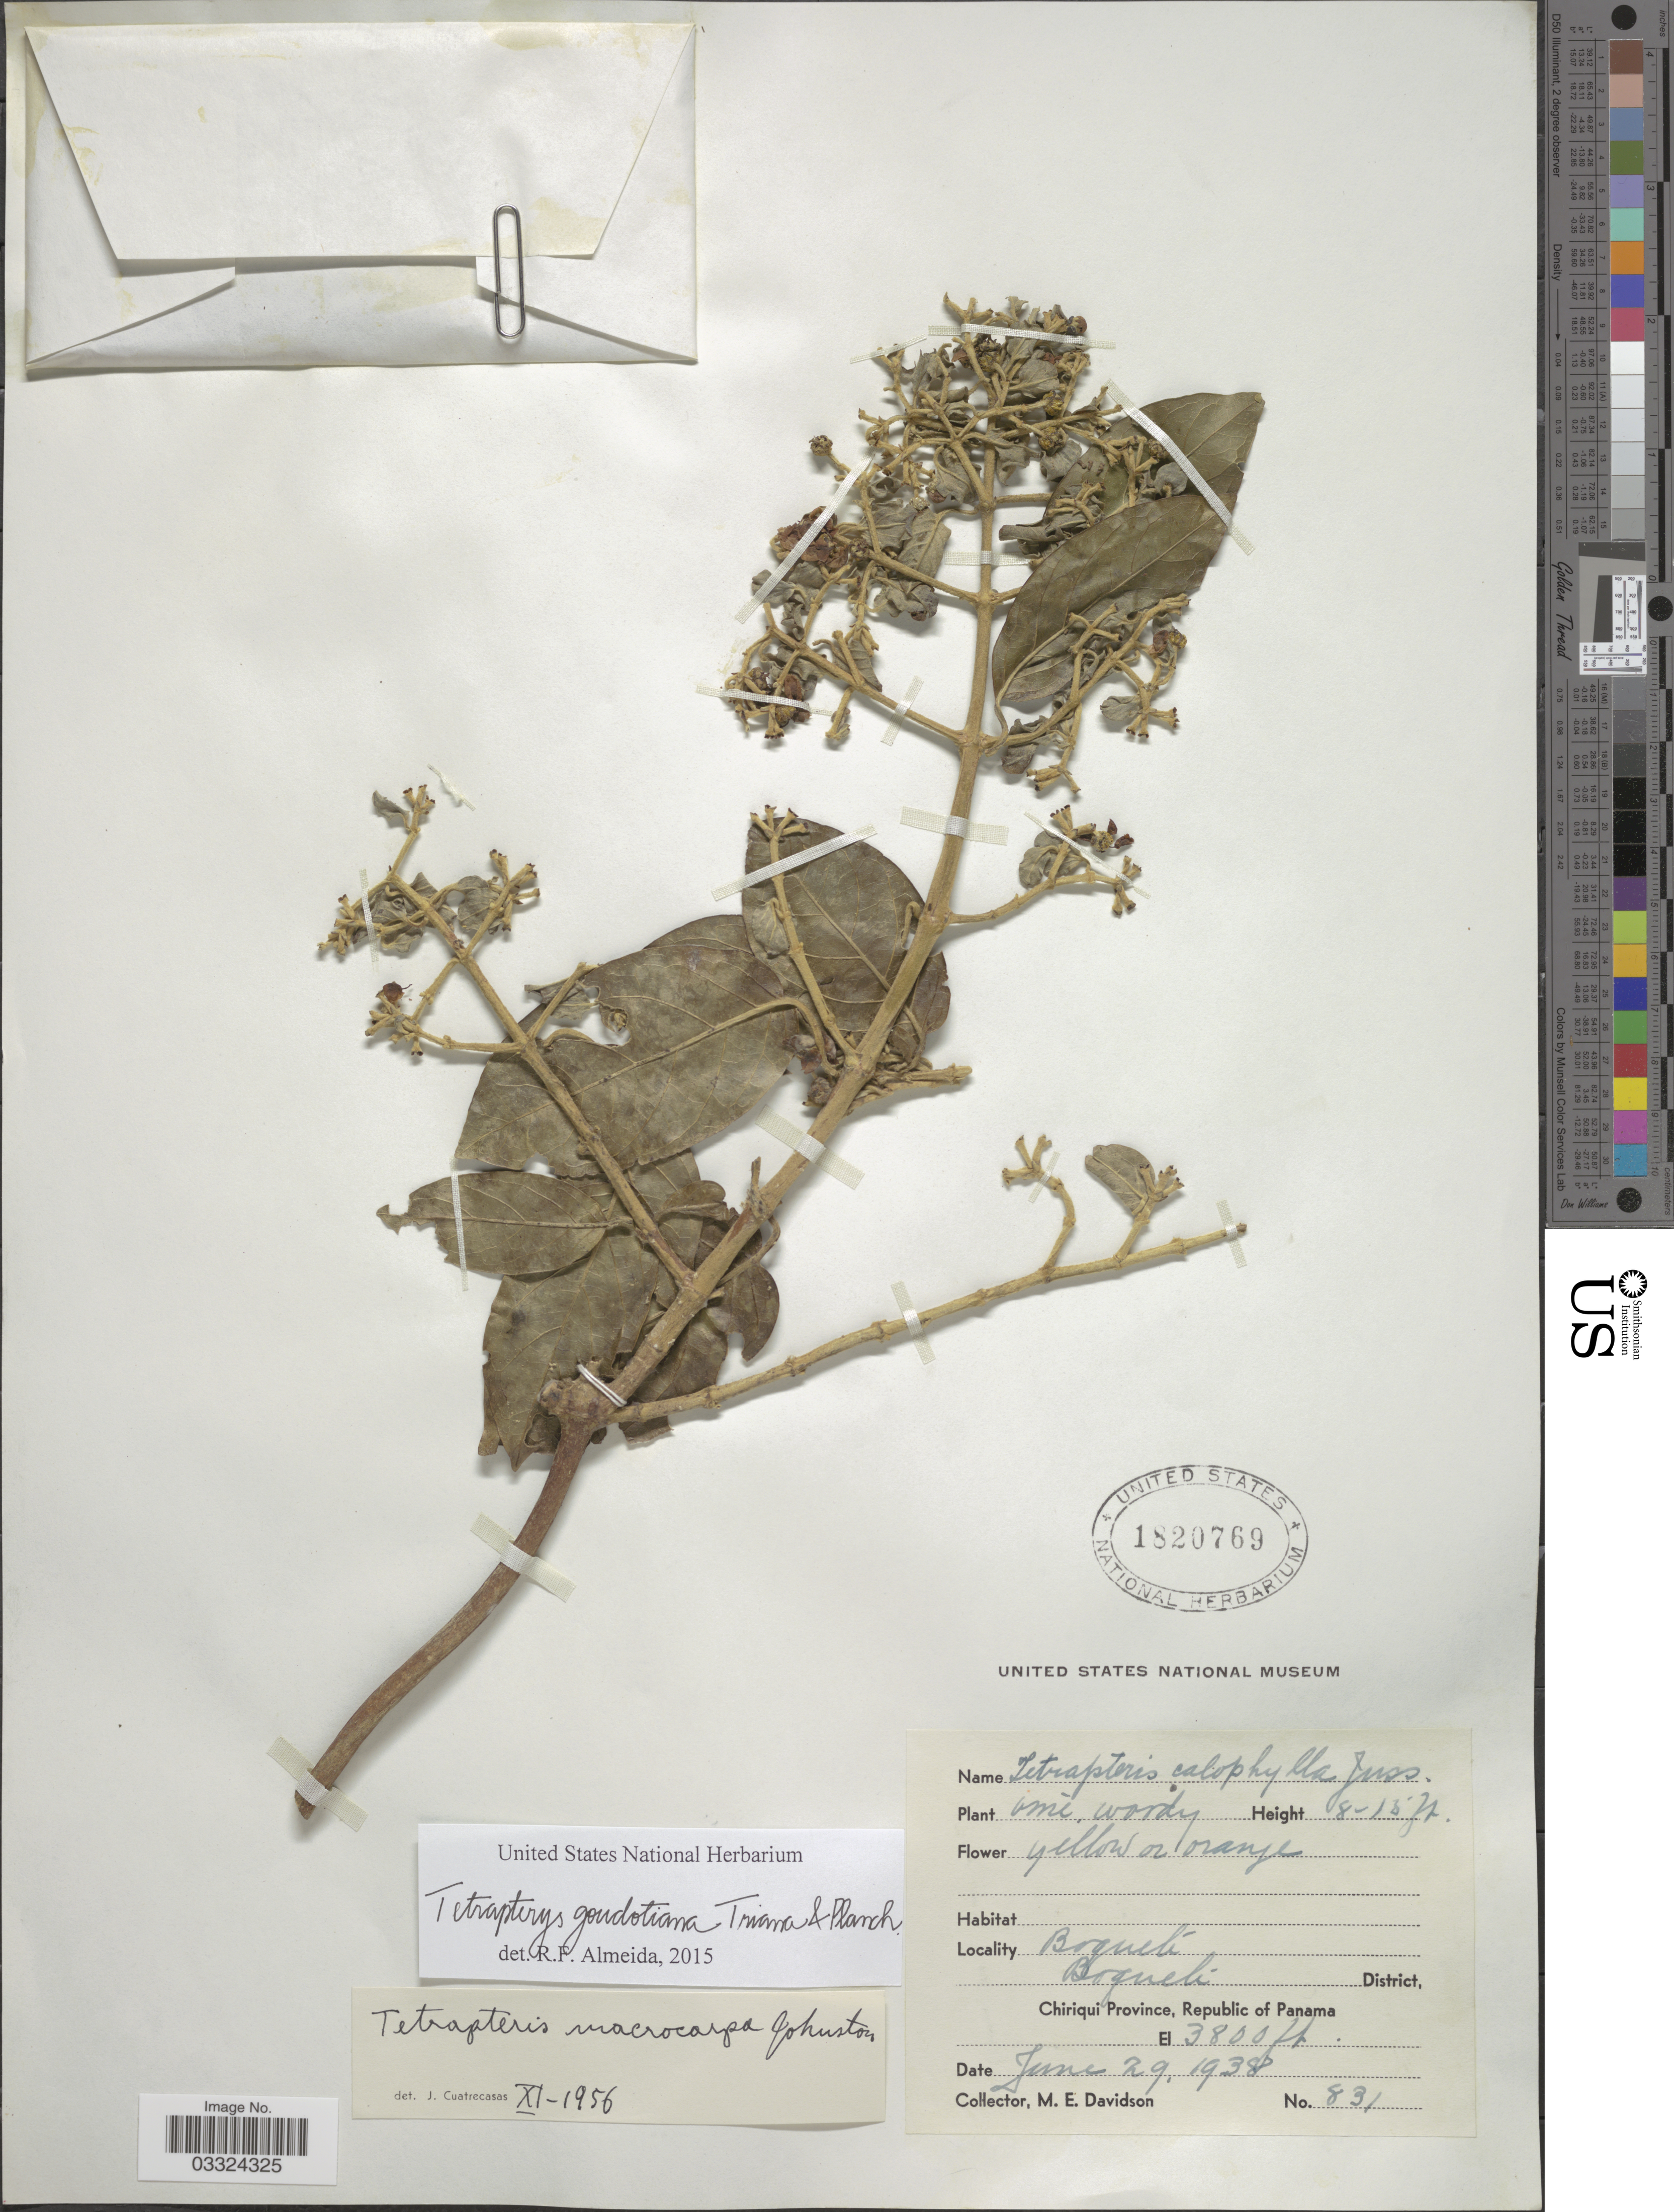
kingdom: Plantae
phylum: Tracheophyta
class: Magnoliopsida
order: Malpighiales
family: Malpighiaceae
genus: Tetrapterys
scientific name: Tetrapterys goudotiana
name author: Triana & Planch.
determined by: De Almeida, R. F., (HUEFS), Universidade Estadual de Feira de Santana (BRAZIL)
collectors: M. E. Davidson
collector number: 831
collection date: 1938-06-29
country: Panama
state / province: Chiriqui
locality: Boquete. Boquete District.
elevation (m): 1158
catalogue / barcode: US 1820769